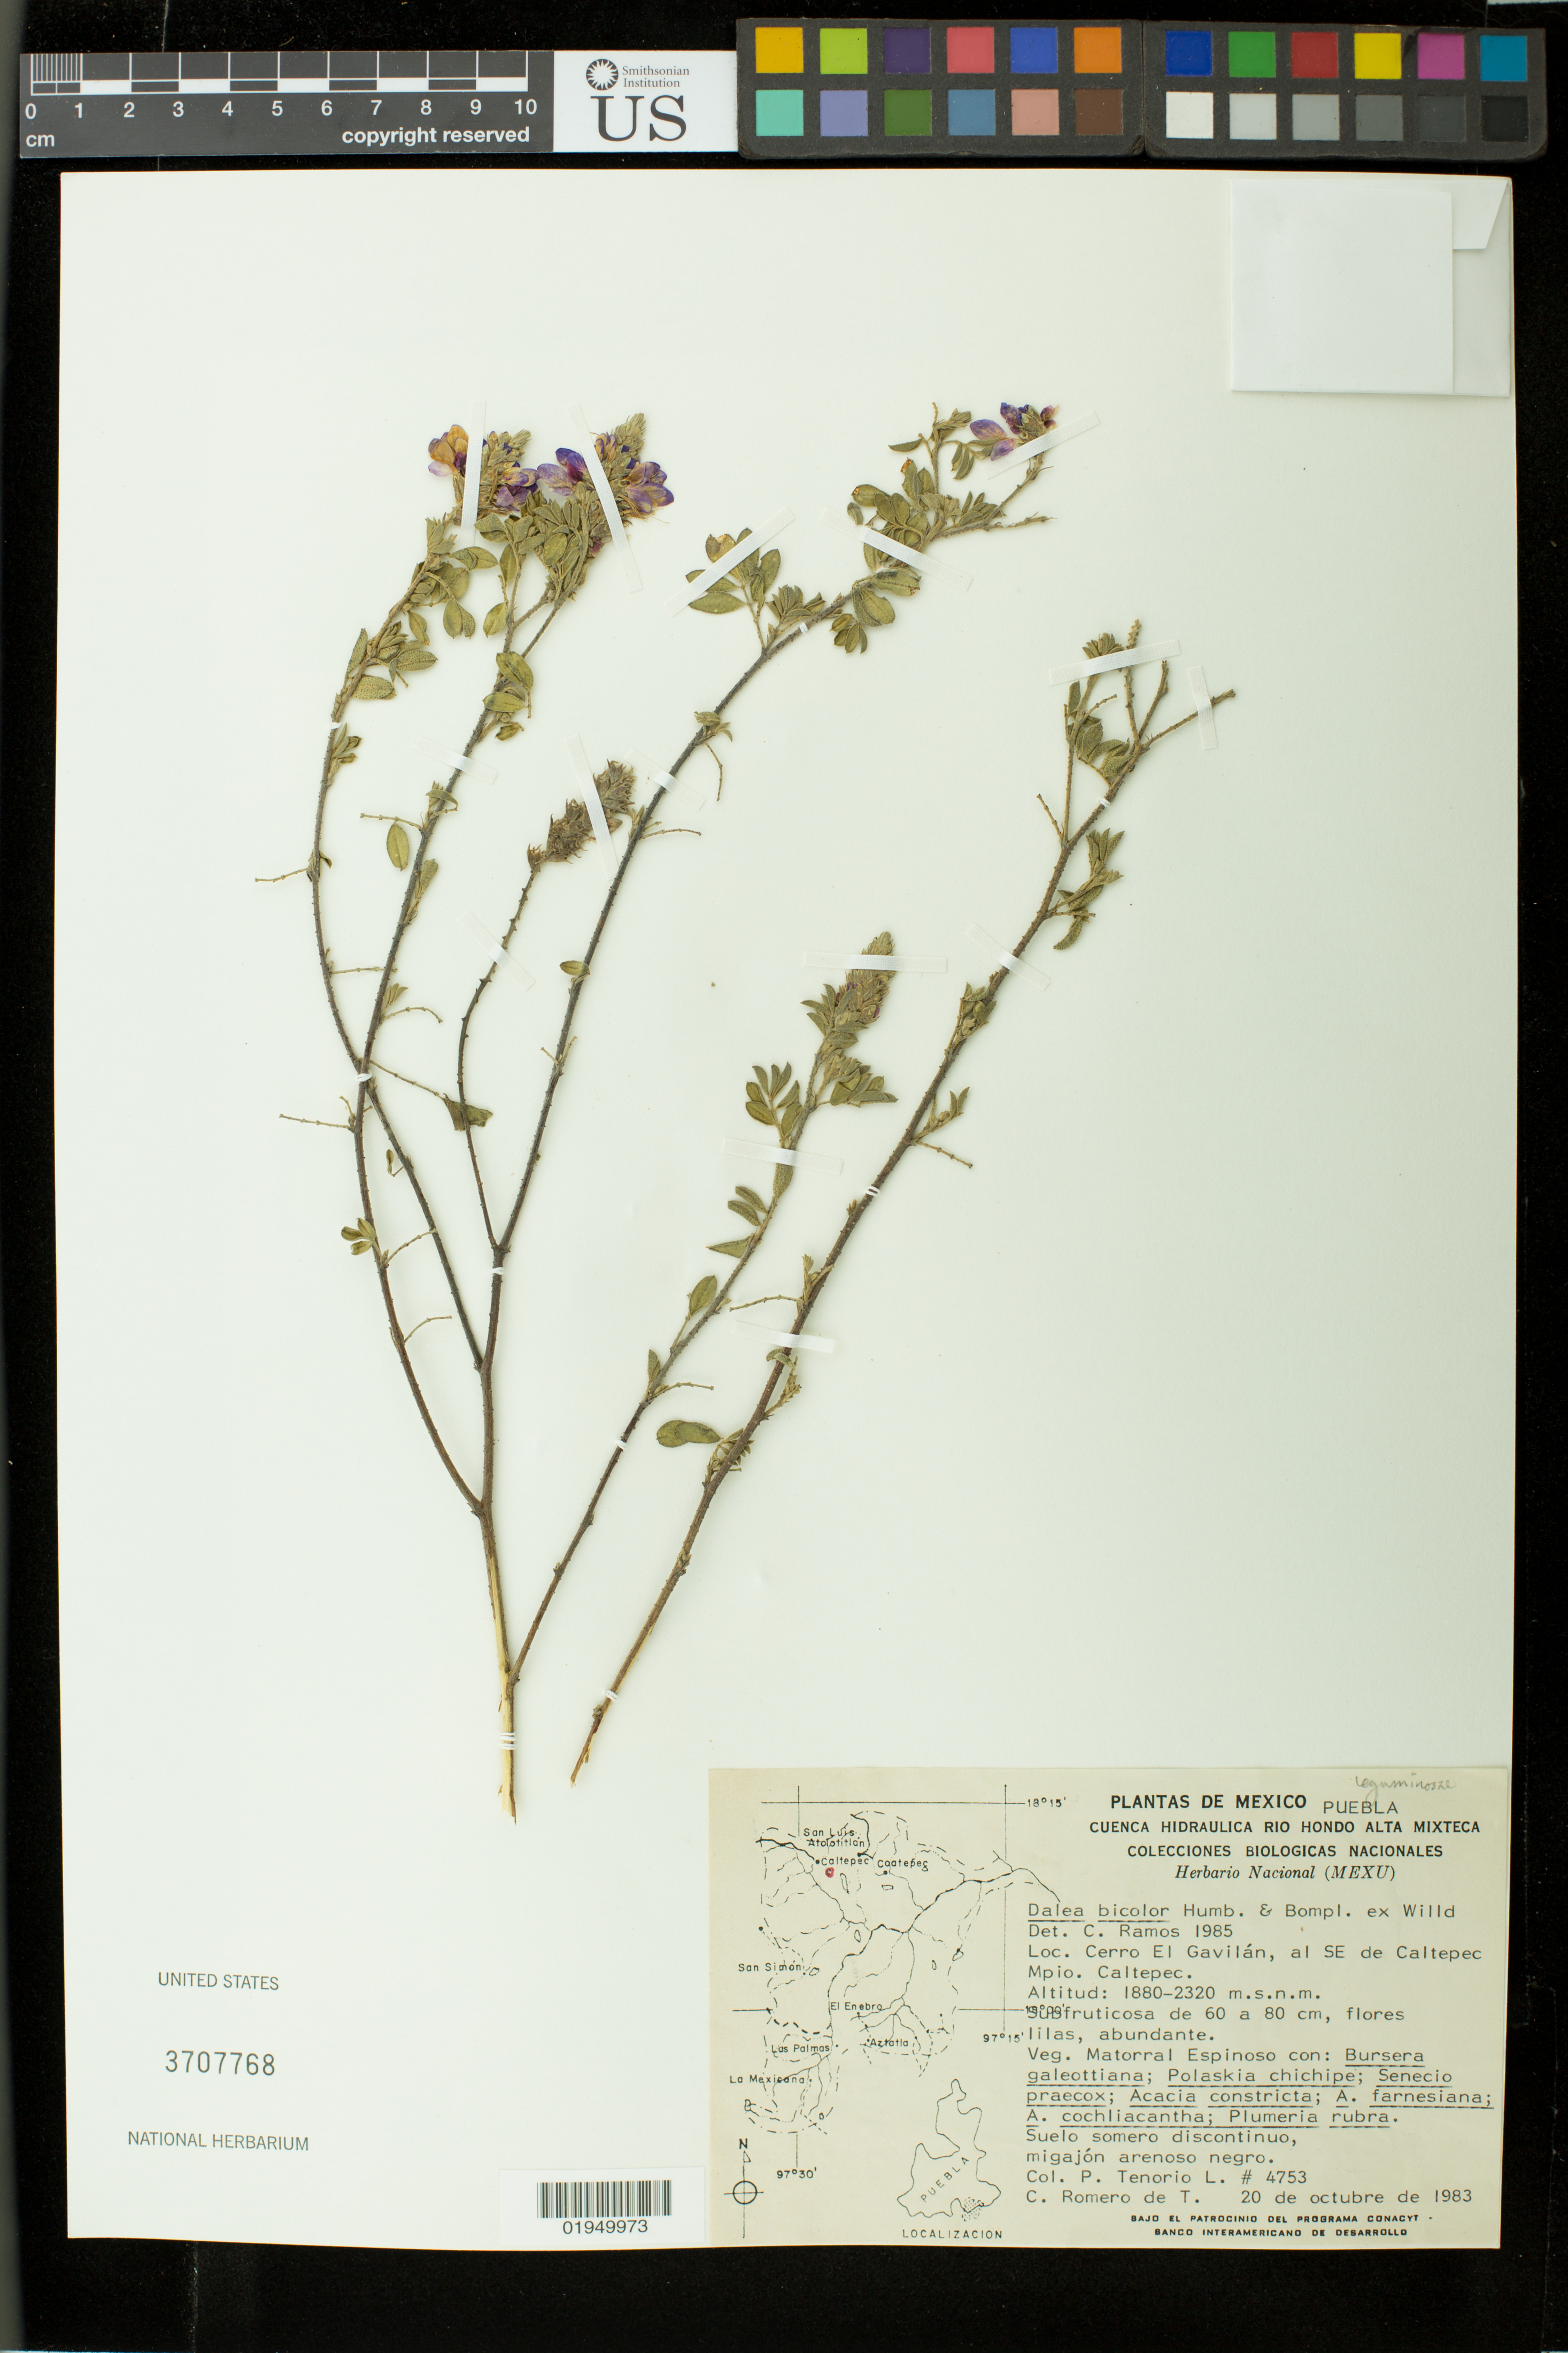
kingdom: Plantae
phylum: Tracheophyta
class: Magnoliopsida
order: Fabales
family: Fabaceae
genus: Dalea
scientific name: Dalea bicolor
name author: Humb. & Bonpl. ex Willd.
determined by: Ramos, C.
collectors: P. Tenorio L. & C. Romero de T.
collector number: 4753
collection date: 1983-10-20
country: Mexico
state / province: Puebla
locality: Cerro El Gavilan, al SE de Caltepec. Mpio. Caltepec.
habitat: Matorral Espinoso. Suelo somero discontinuo, migajon arenoso negro.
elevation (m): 1880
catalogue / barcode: US 3707768